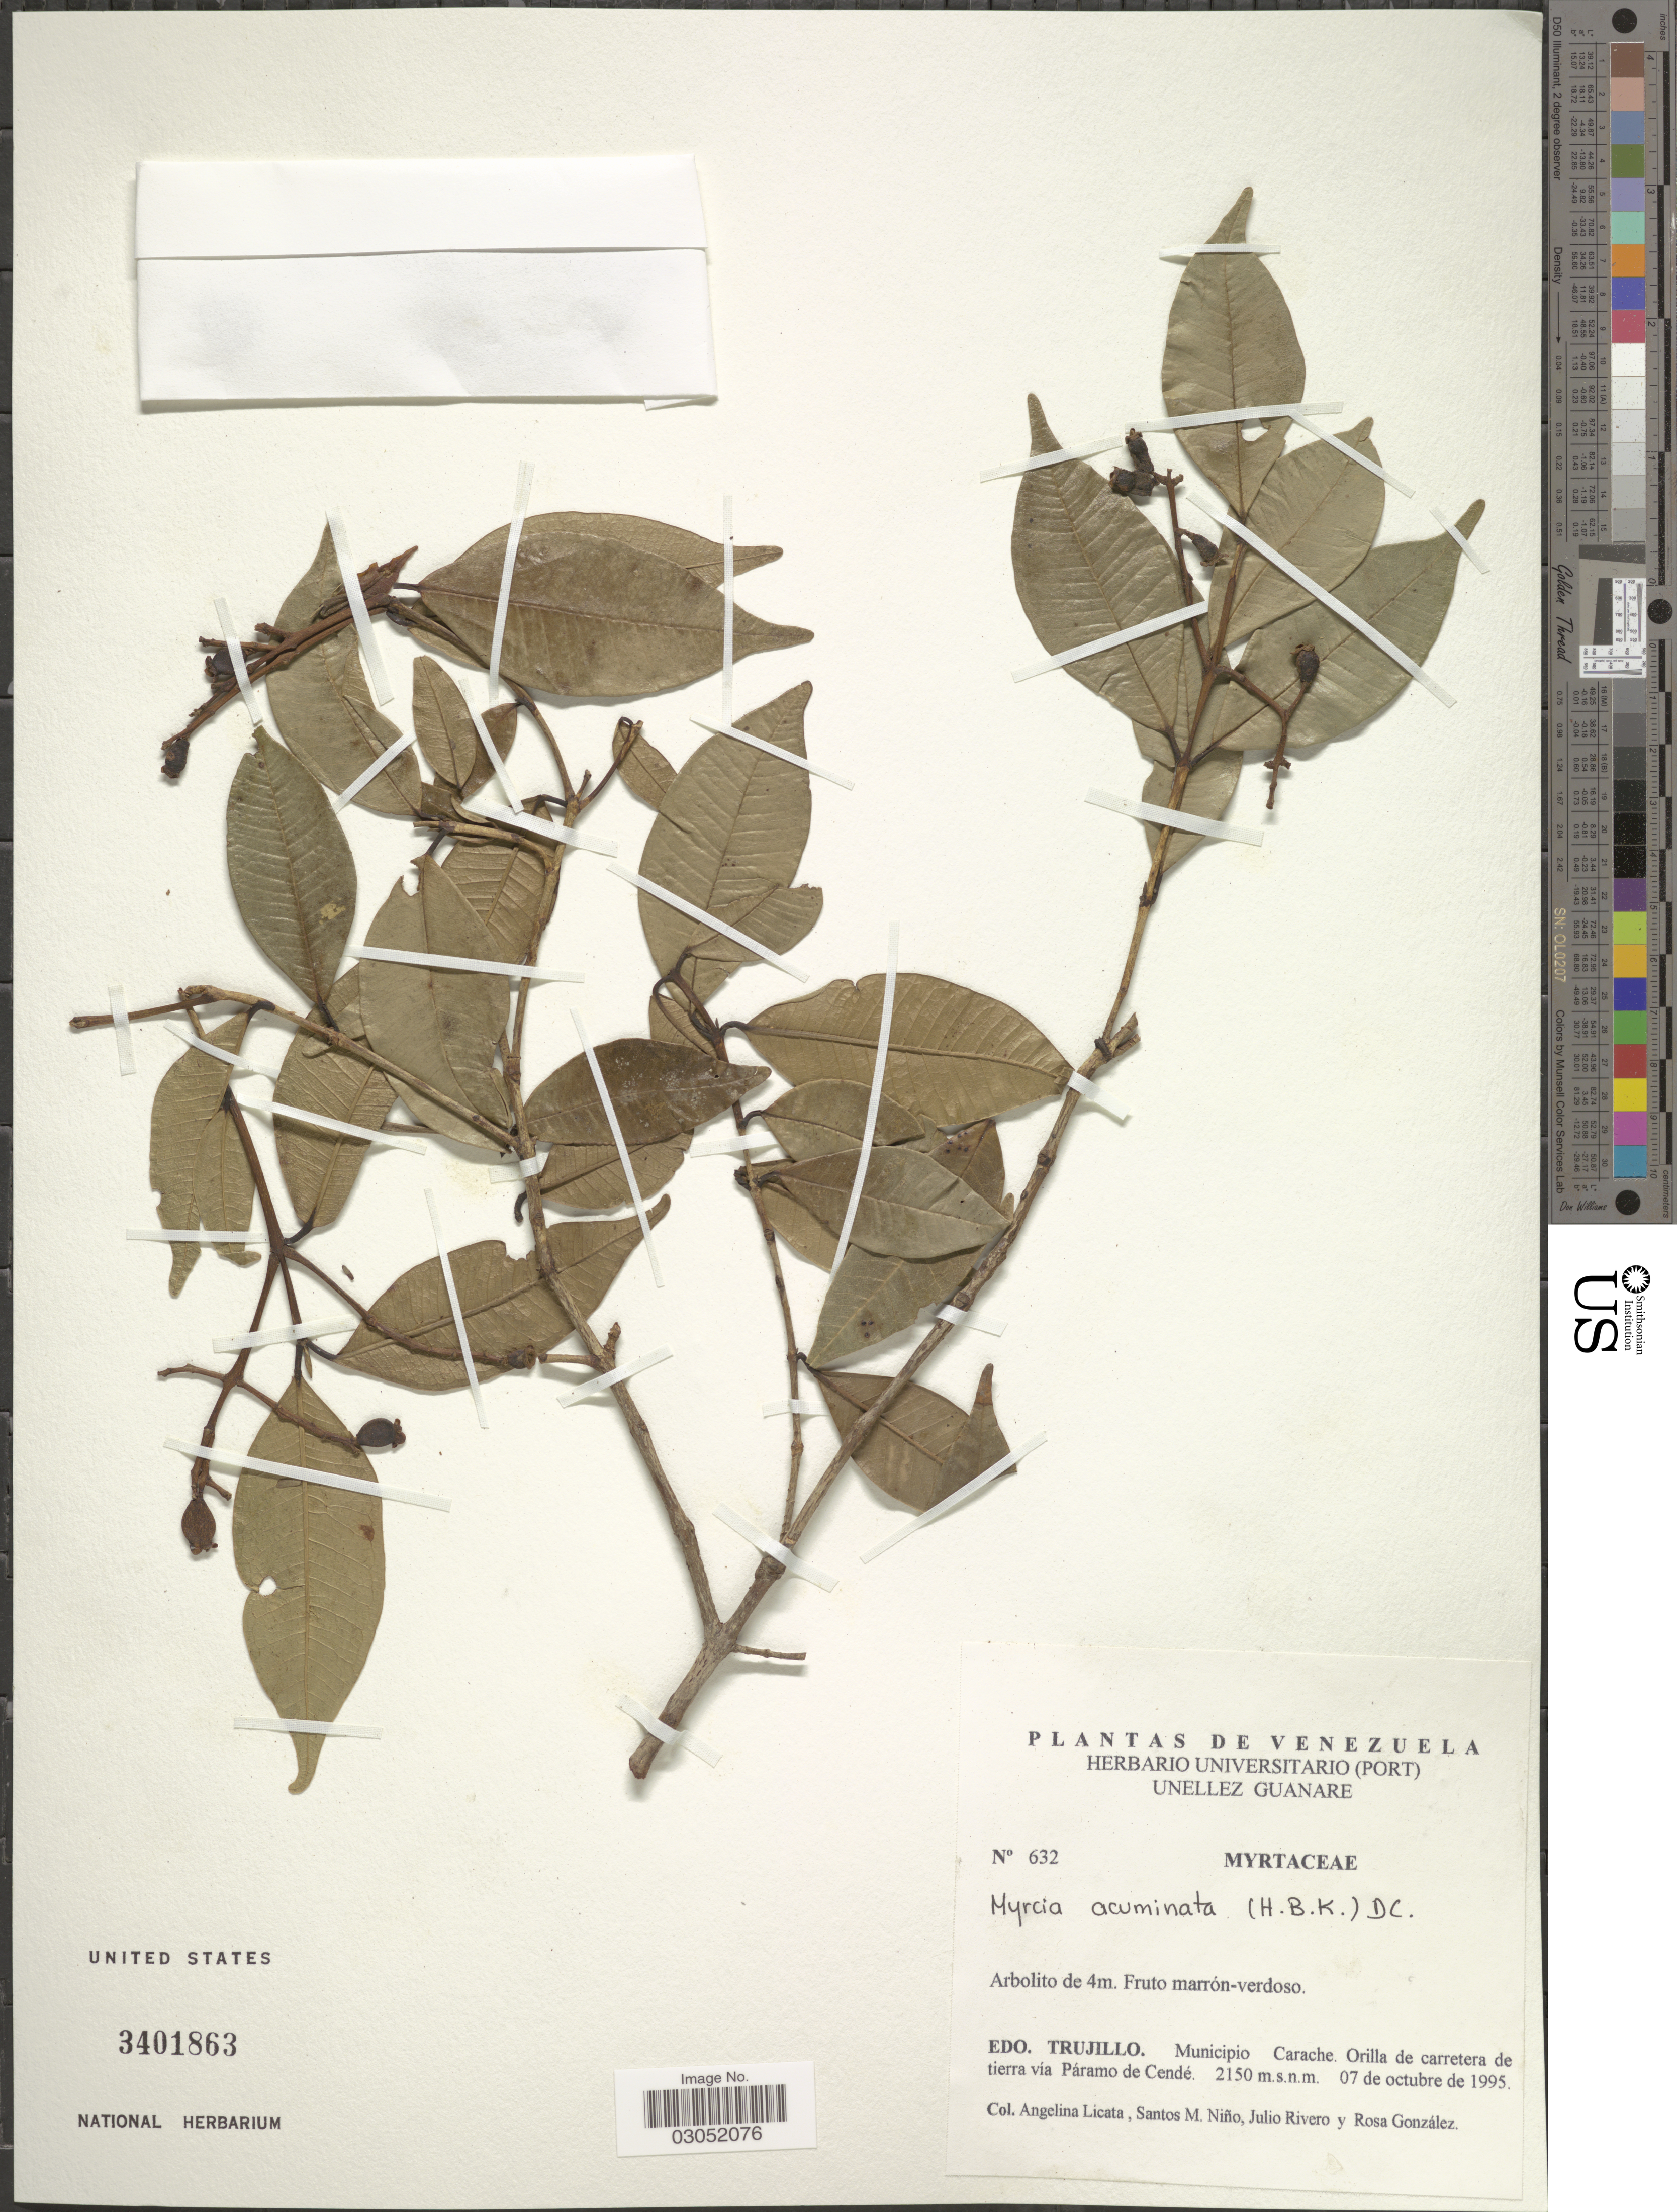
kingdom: Plantae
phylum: Tracheophyta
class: Magnoliopsida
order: Myrtales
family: Myrtaceae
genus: Myrcia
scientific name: Myrcia acuminata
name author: (Kunth) DC.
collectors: A. Licata, S. M. Niño, J. Rivero & R. González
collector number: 632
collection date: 1995-10-07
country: Venezuela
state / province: Trujillo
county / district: Carache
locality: Orilla de carretera via Páramo de Cendé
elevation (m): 2150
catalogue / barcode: US 3401863